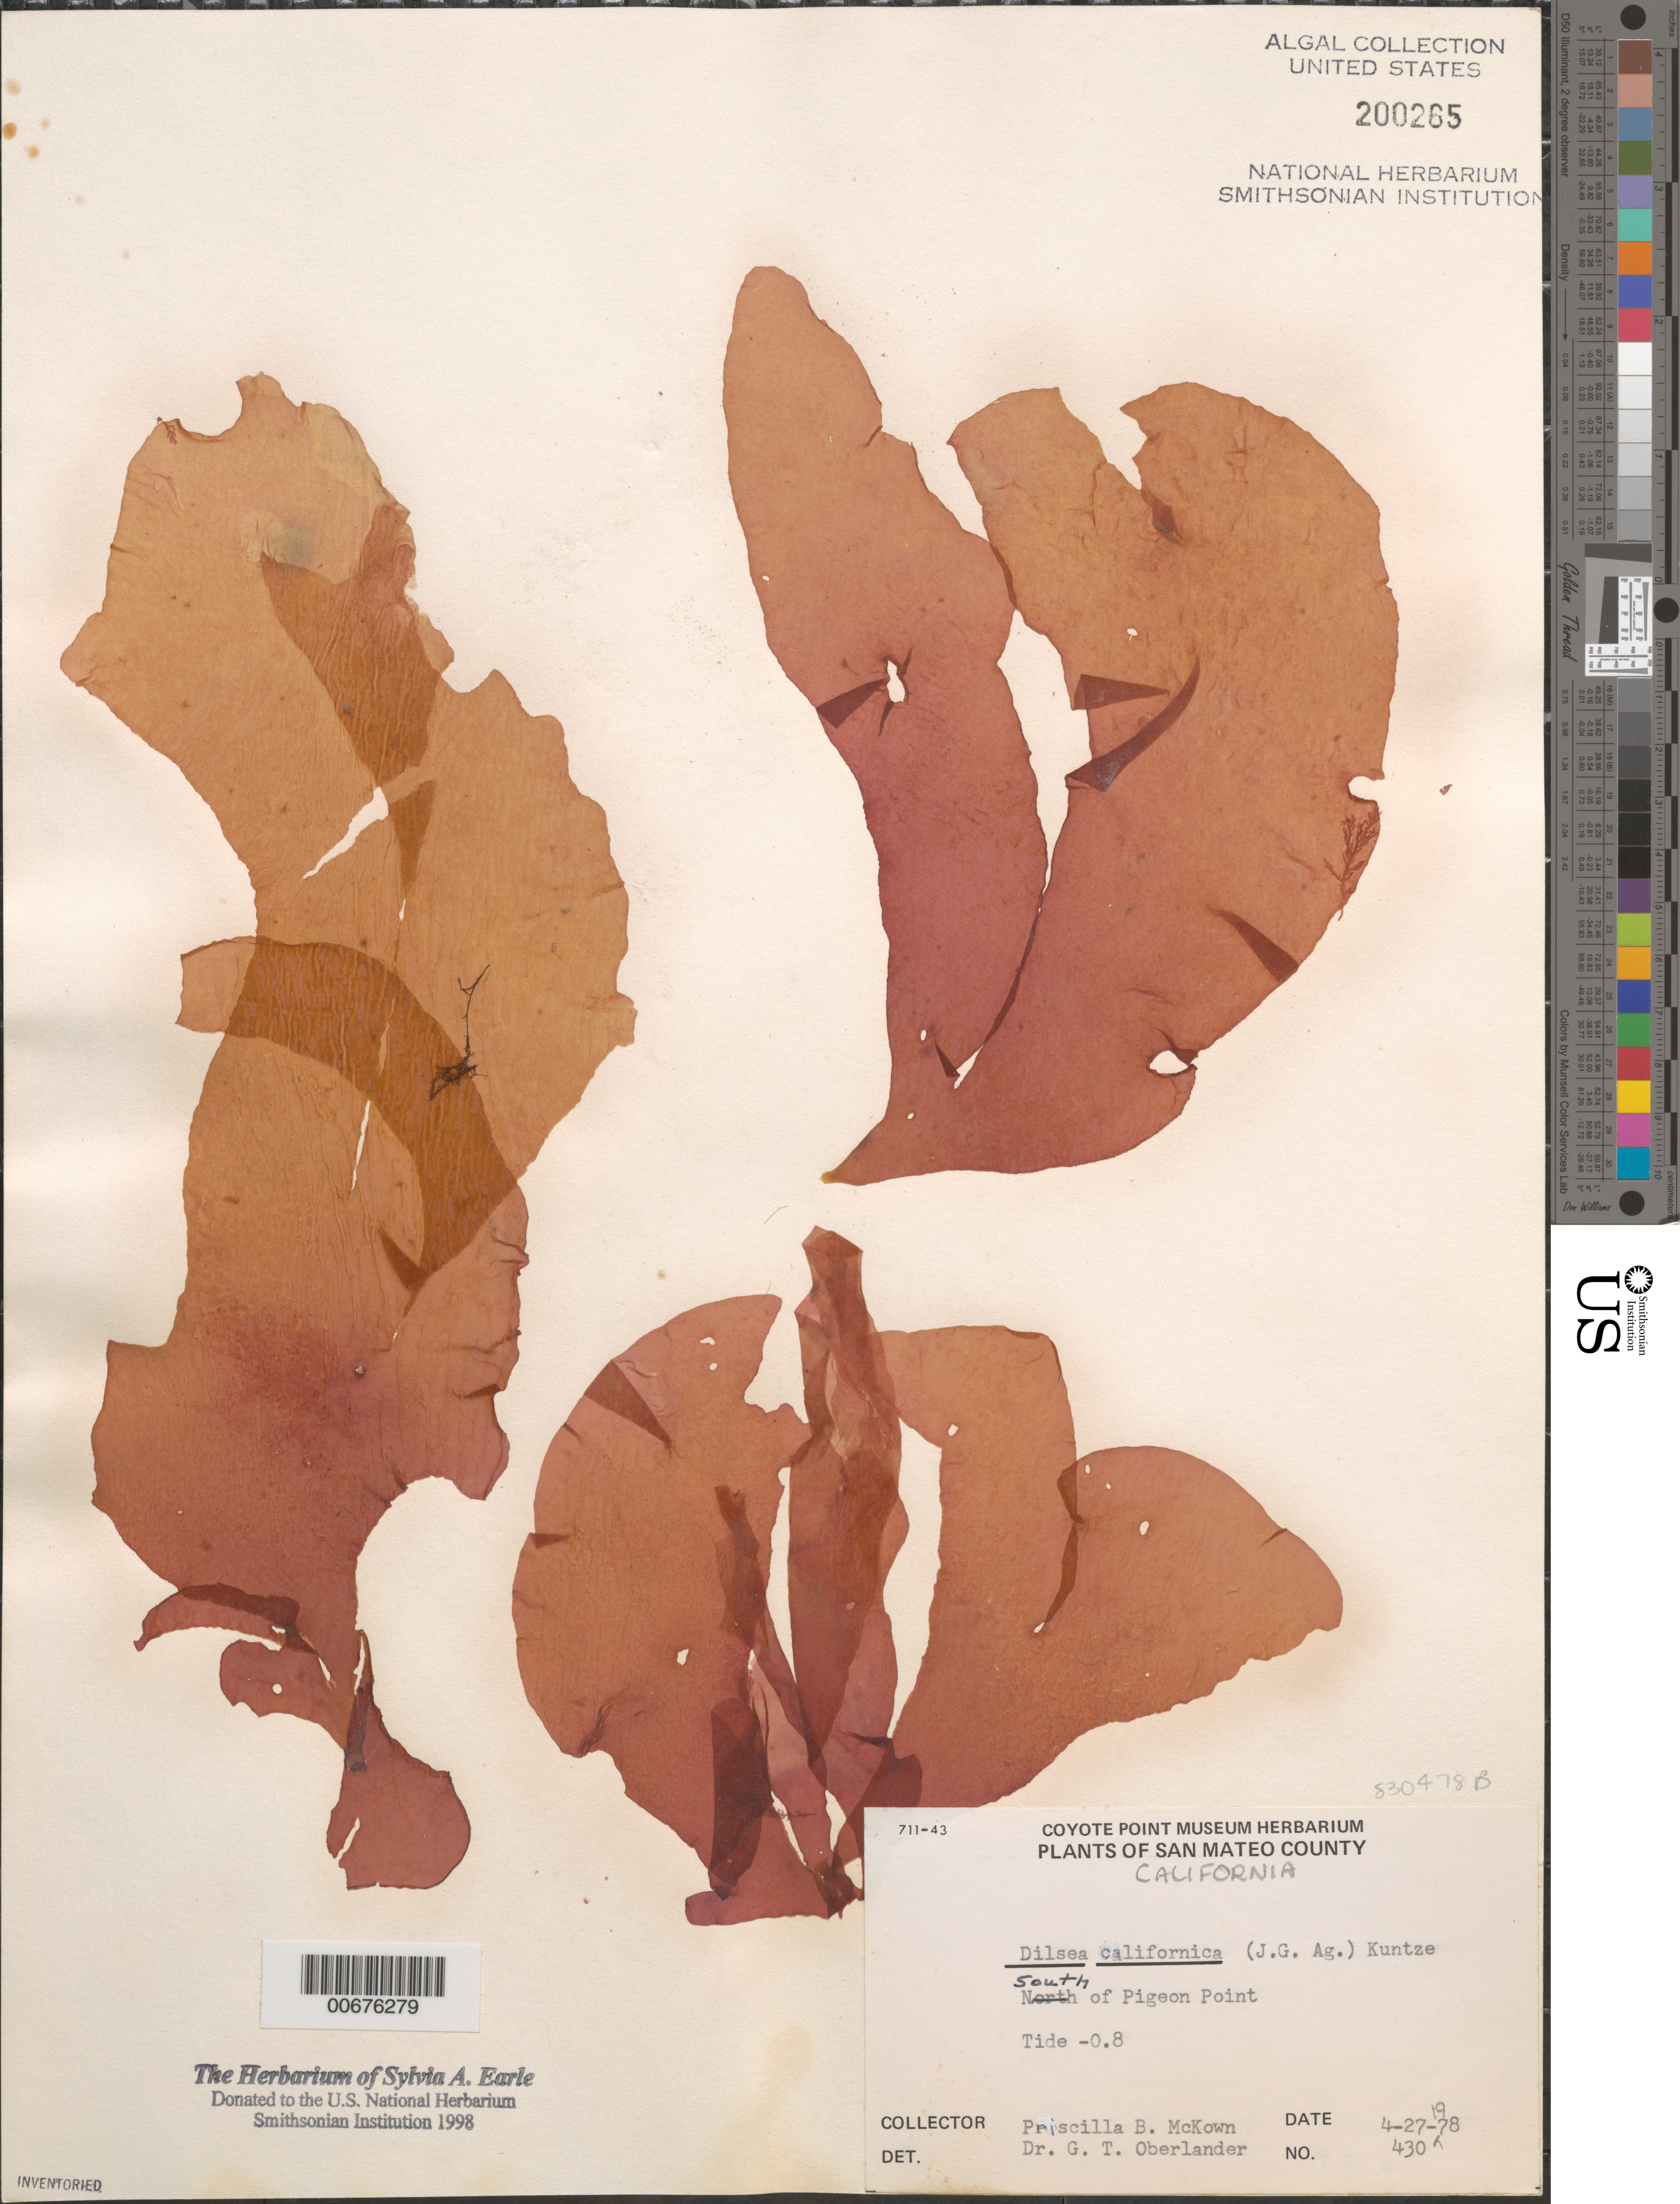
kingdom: Plantae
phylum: Rhodophyta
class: Florideophyceae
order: Gigartinales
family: Dumontiaceae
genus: Dilsea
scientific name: Dilsea californica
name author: (J. Agardh) Kuntze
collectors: P. McKown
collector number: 430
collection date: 1978-04-27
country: United States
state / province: California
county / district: San Mateo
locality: San Mateo County. South of Pigeon Point.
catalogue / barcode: US 200265